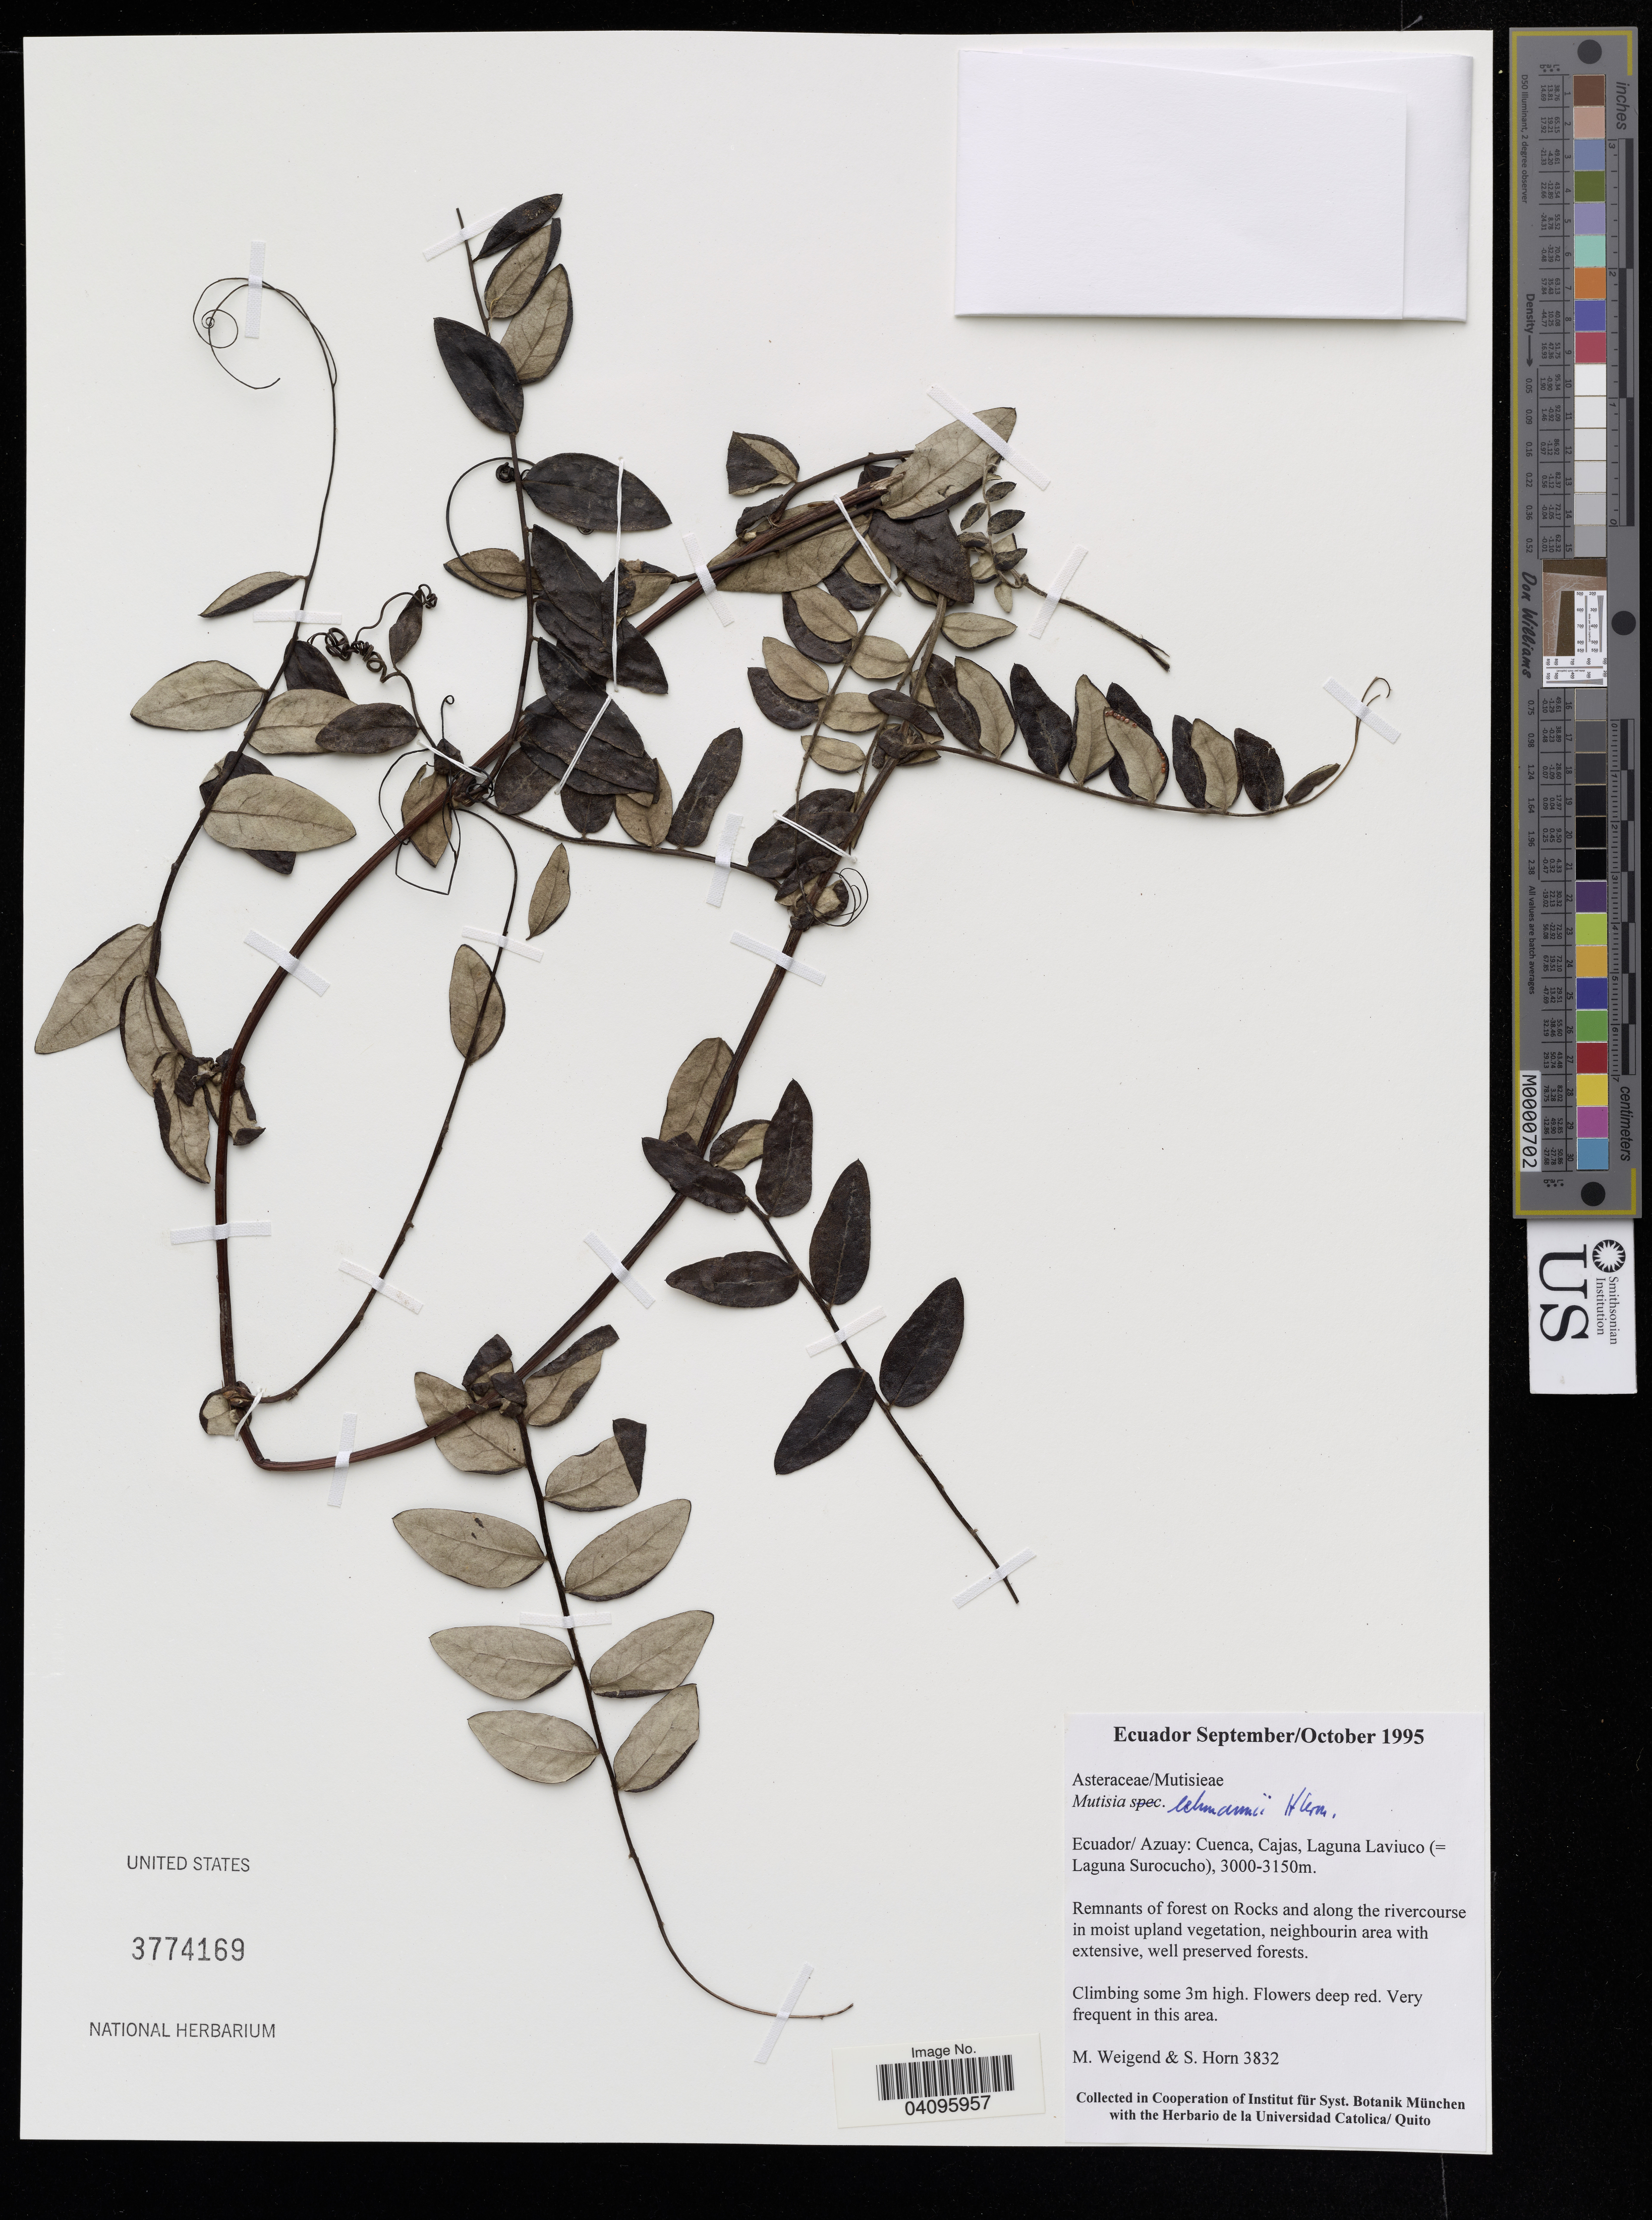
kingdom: Plantae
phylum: Tracheophyta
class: Magnoliopsida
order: Asterales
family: Asteraceae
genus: Mutisia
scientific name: Mutisia lehmannii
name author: Hieron.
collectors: M. Weigand & S. Horn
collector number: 3832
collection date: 1995-09/1995-10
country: Ecuador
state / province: Azuay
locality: Cuenca, Cajas, Laguna Laviuco (Laguna Surocucho).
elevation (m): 3000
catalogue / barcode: US 3774169